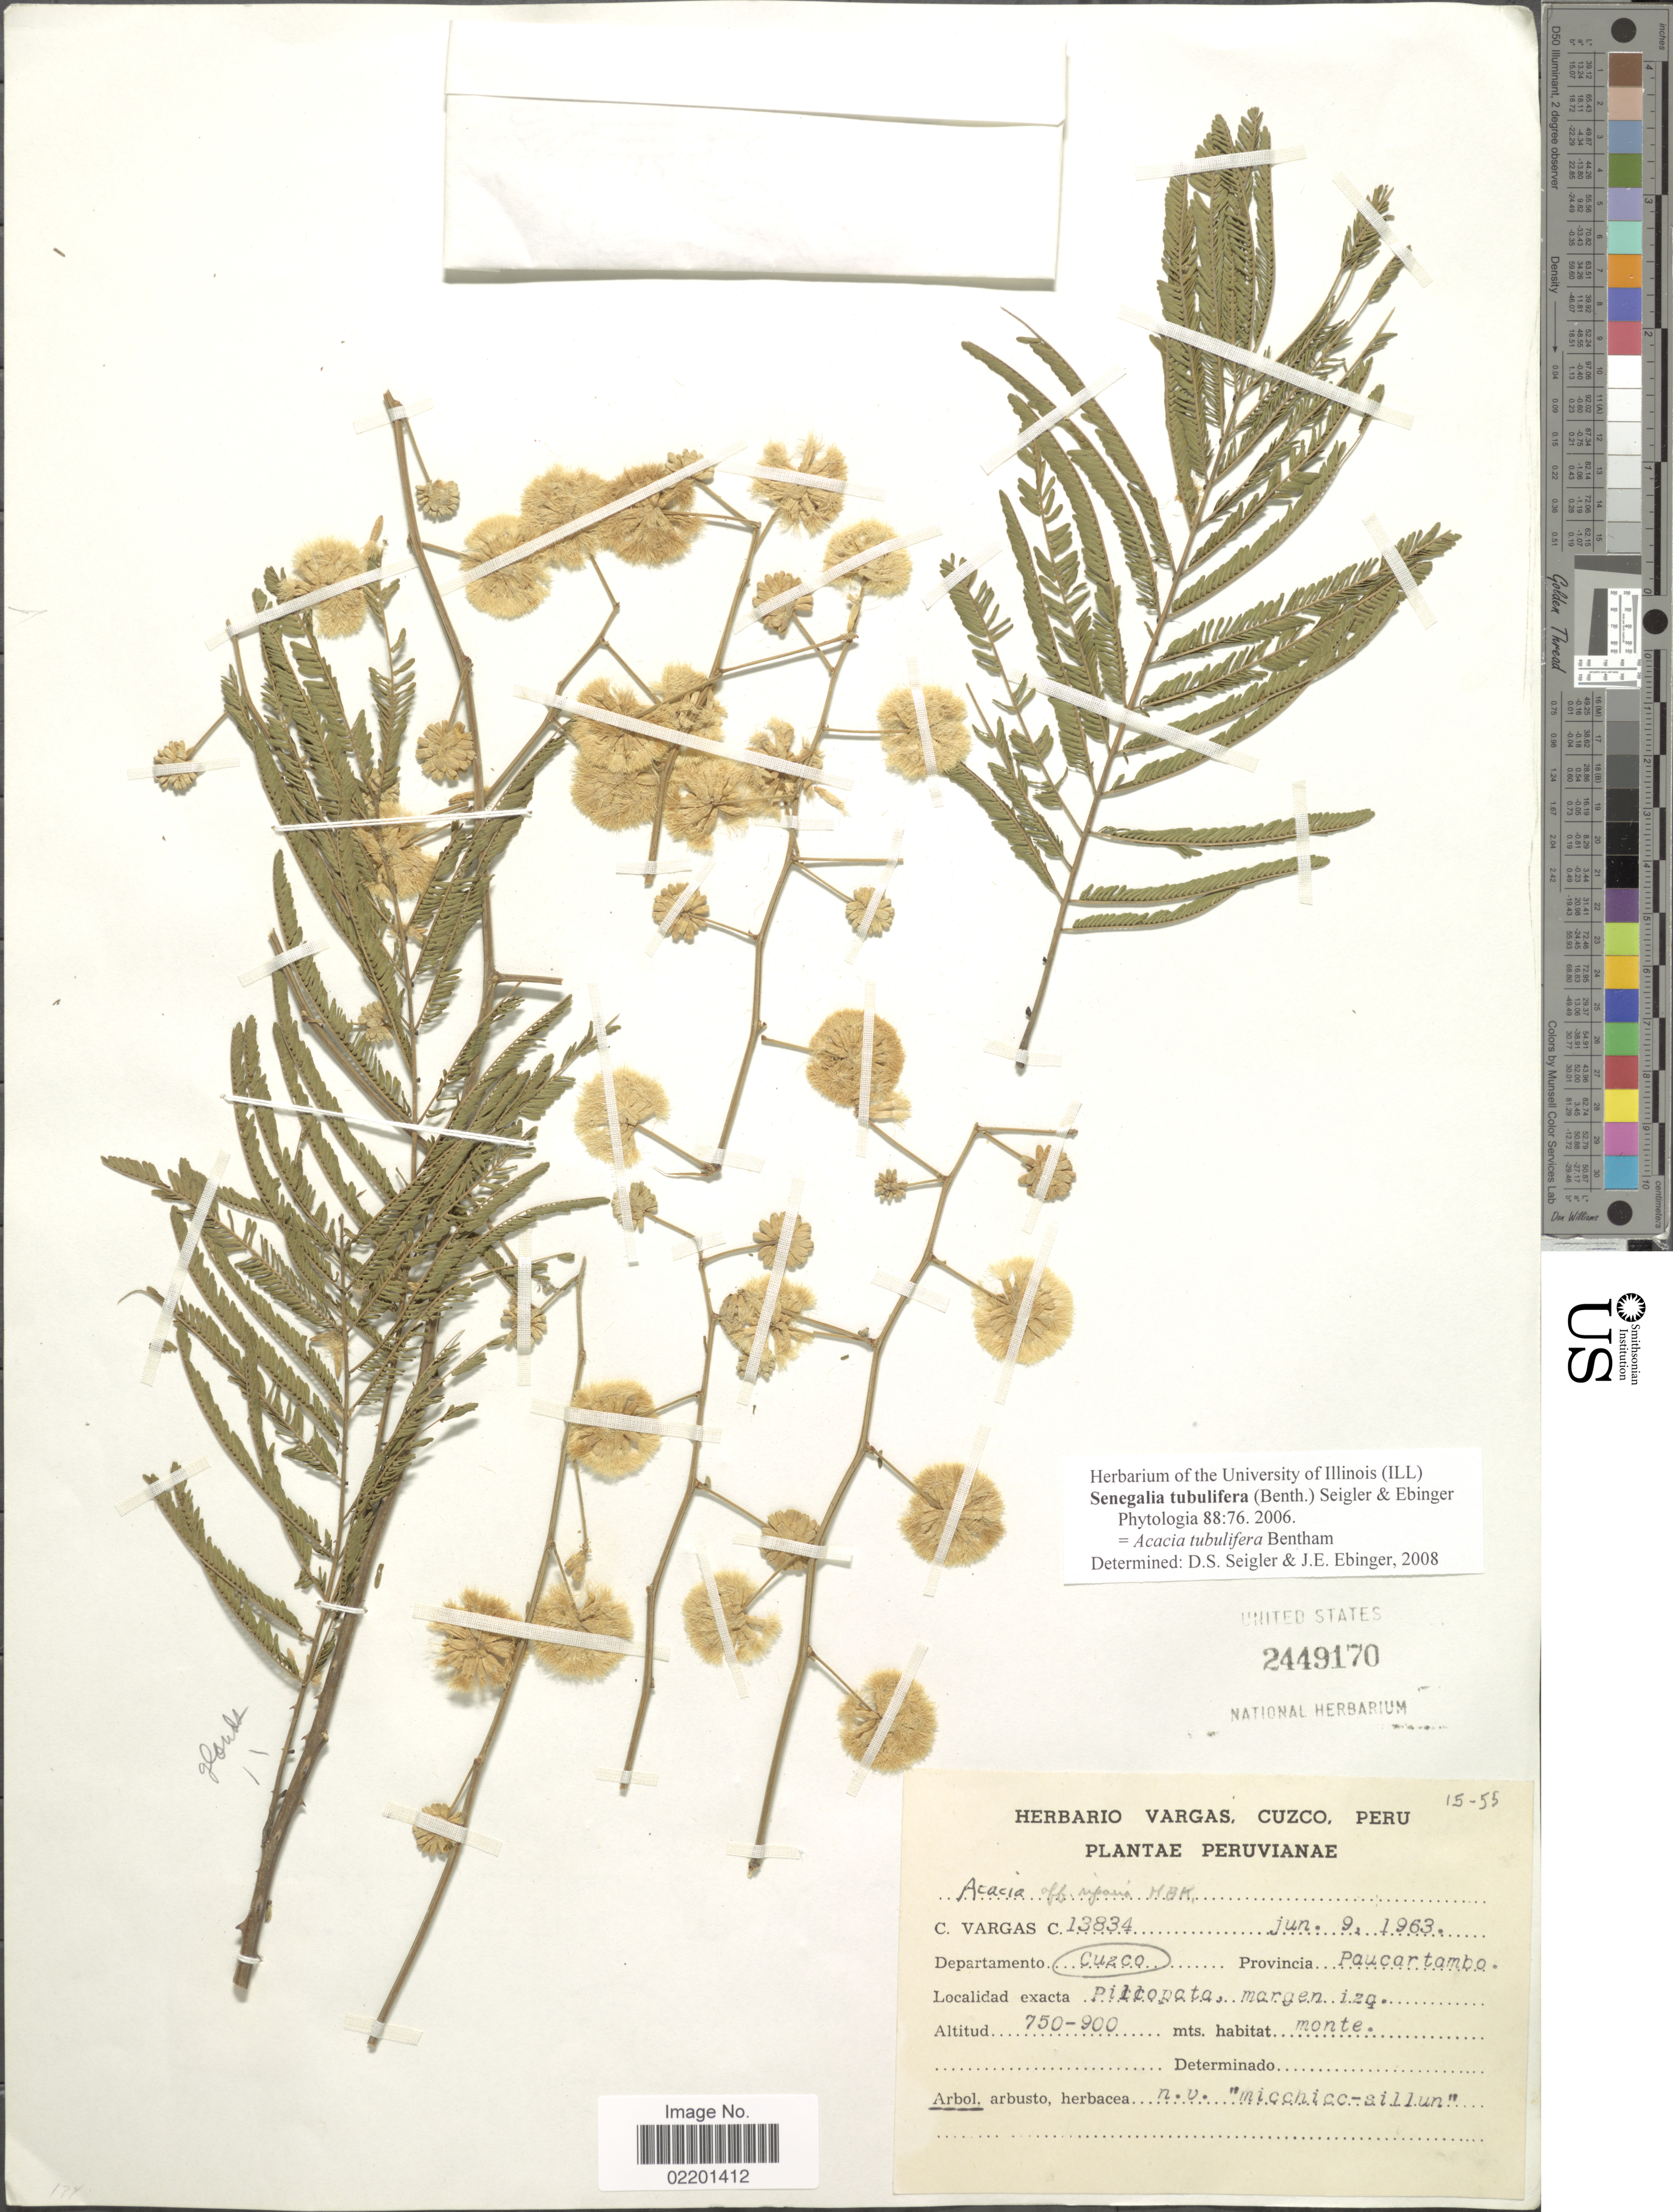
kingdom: Plantae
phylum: Tracheophyta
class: Magnoliopsida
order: Fabales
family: Fabaceae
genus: Senegalia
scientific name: Senegalia tubulifera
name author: (Benth.) Seigler & Ebinger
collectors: C. Vargas Calderón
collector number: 13834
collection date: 1963-06-09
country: Peru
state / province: Cusco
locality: Departamento Cuzco, Provincia Paucartambo, Pillopata, margen izq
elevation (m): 750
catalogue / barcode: US 2449170